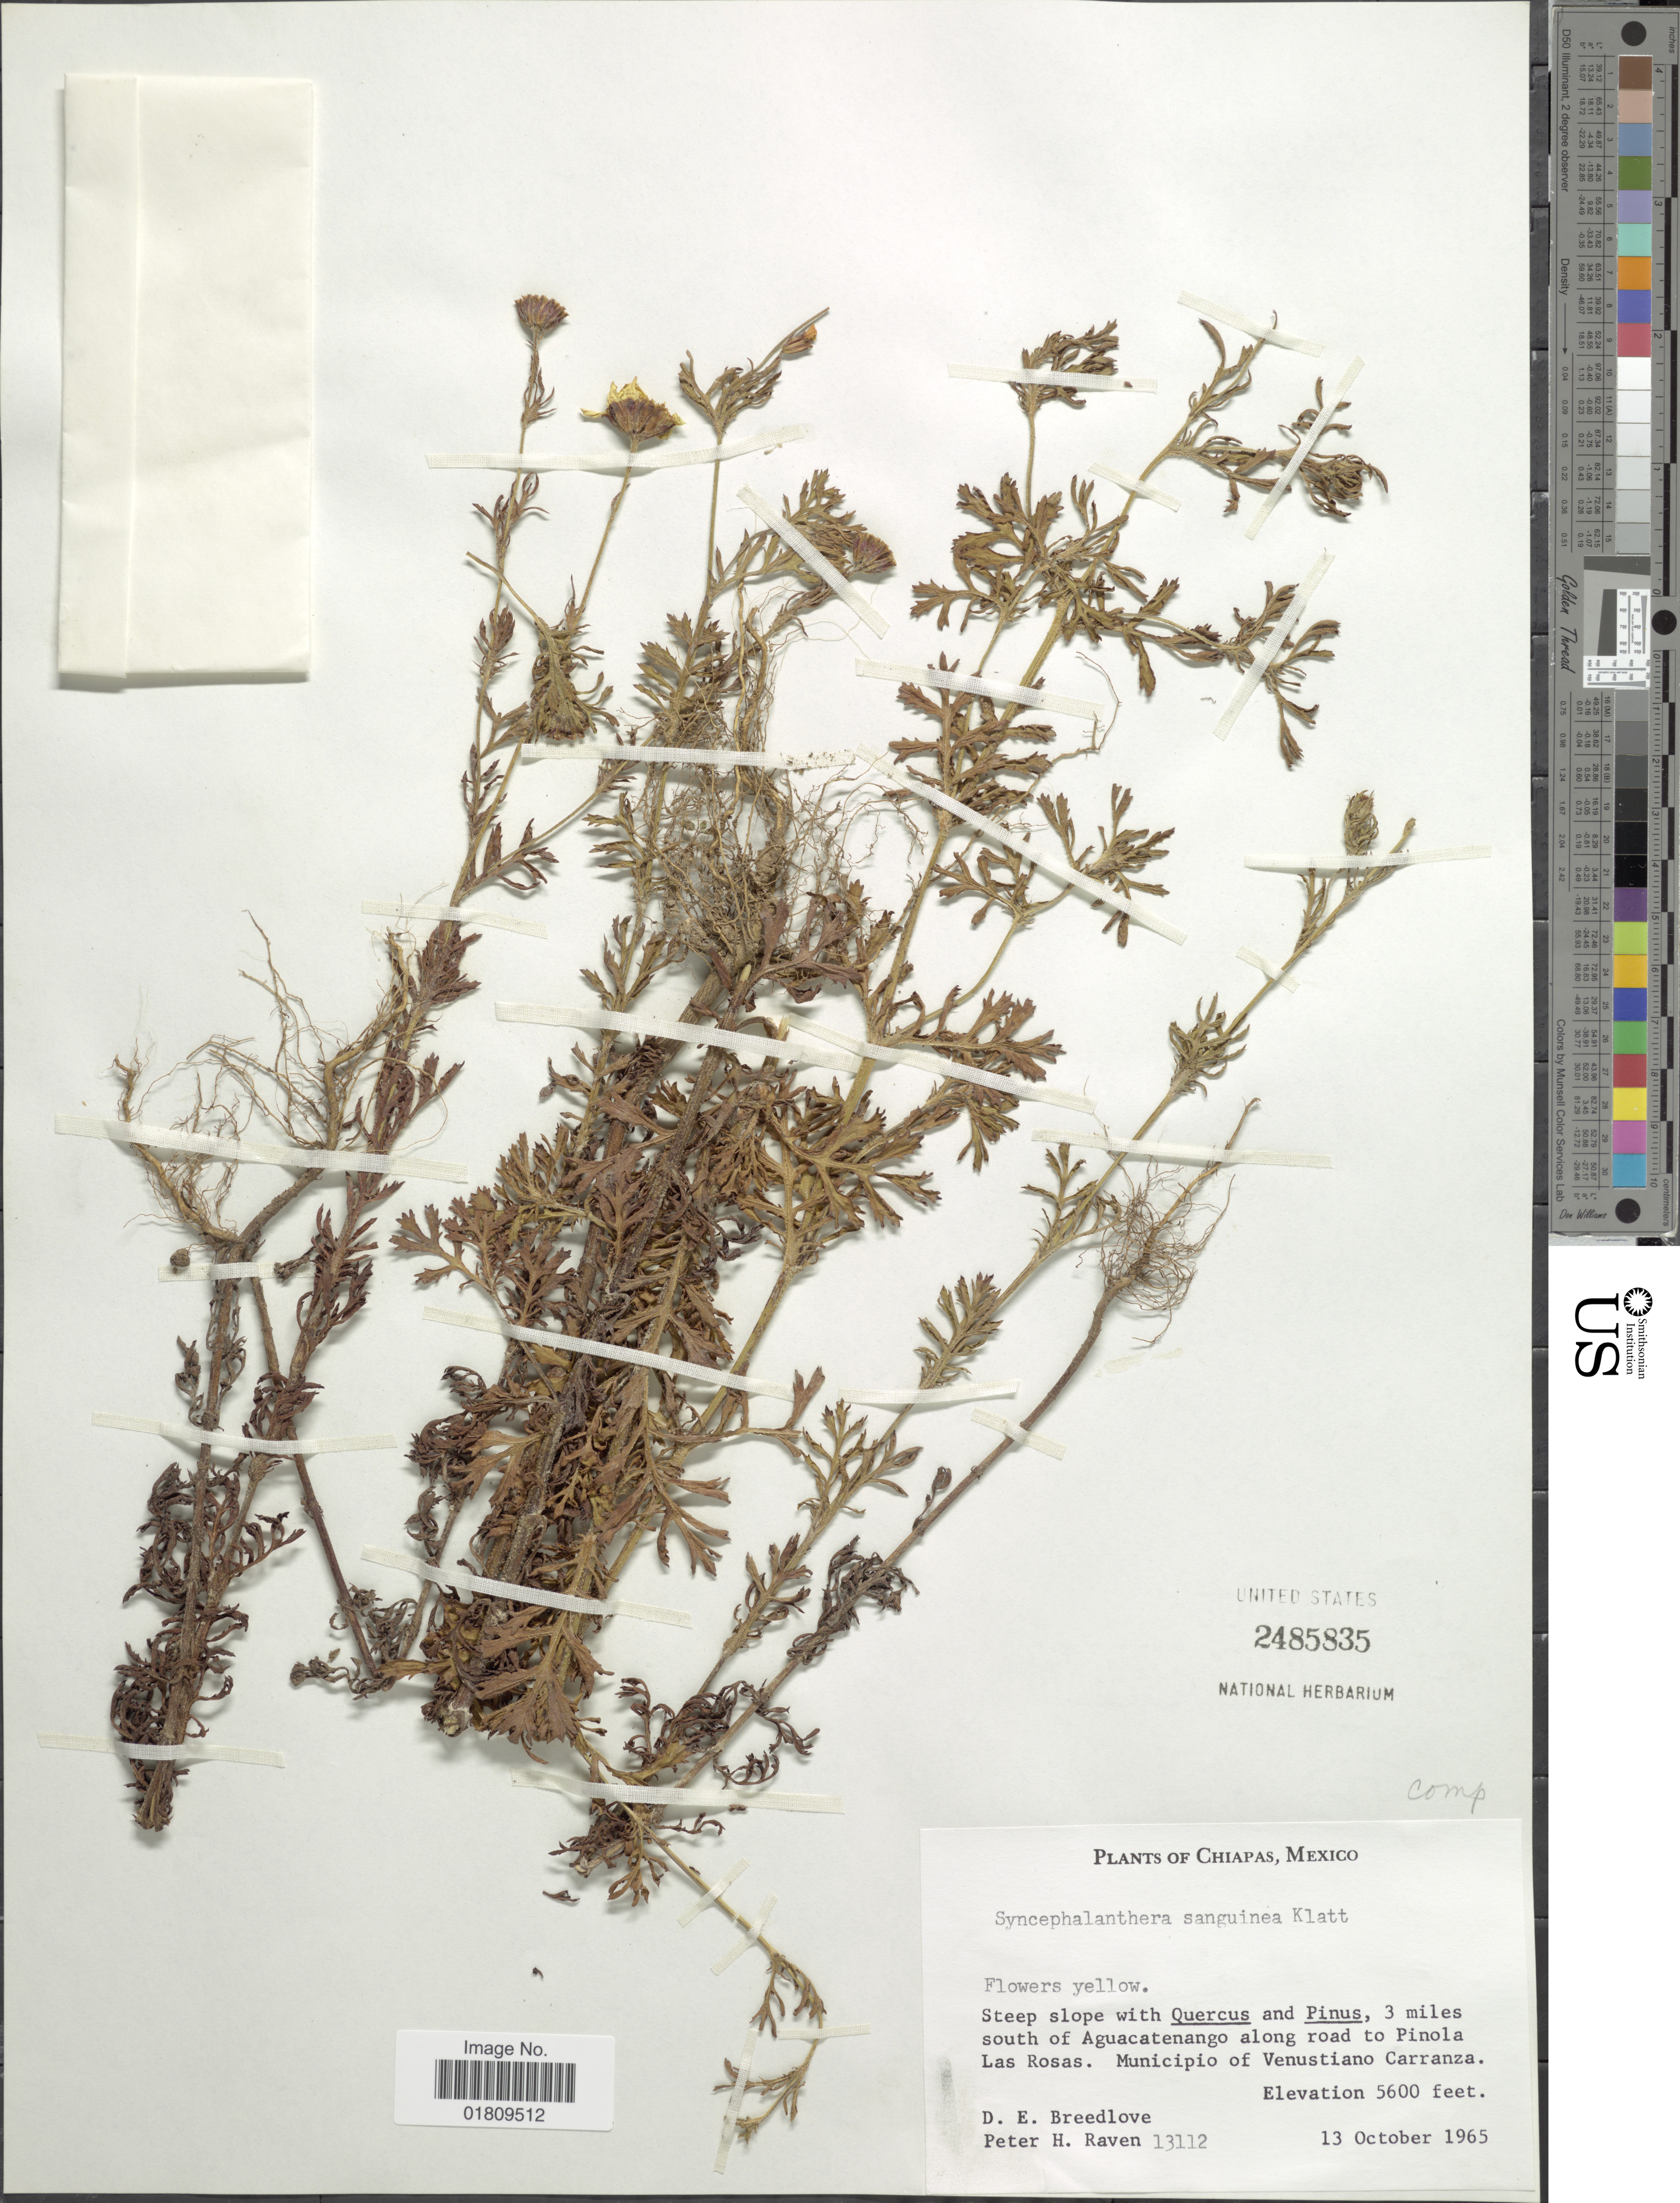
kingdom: Plantae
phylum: Tracheophyta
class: Magnoliopsida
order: Asterales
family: Asteraceae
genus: Dyssodia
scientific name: Dyssodia decipiens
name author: (Bartl.) M.C. Johnst. ex M.C. Johnst. & B.L. Turner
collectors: D. E. Breedlove & P. Raven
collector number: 13112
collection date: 1965-10-13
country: Mexico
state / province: Chiapas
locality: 3 miles south of Aguatenango along road to Pinola Las Rosas, Municipio of Venurstiano Carranza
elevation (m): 1707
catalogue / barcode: US 2485835